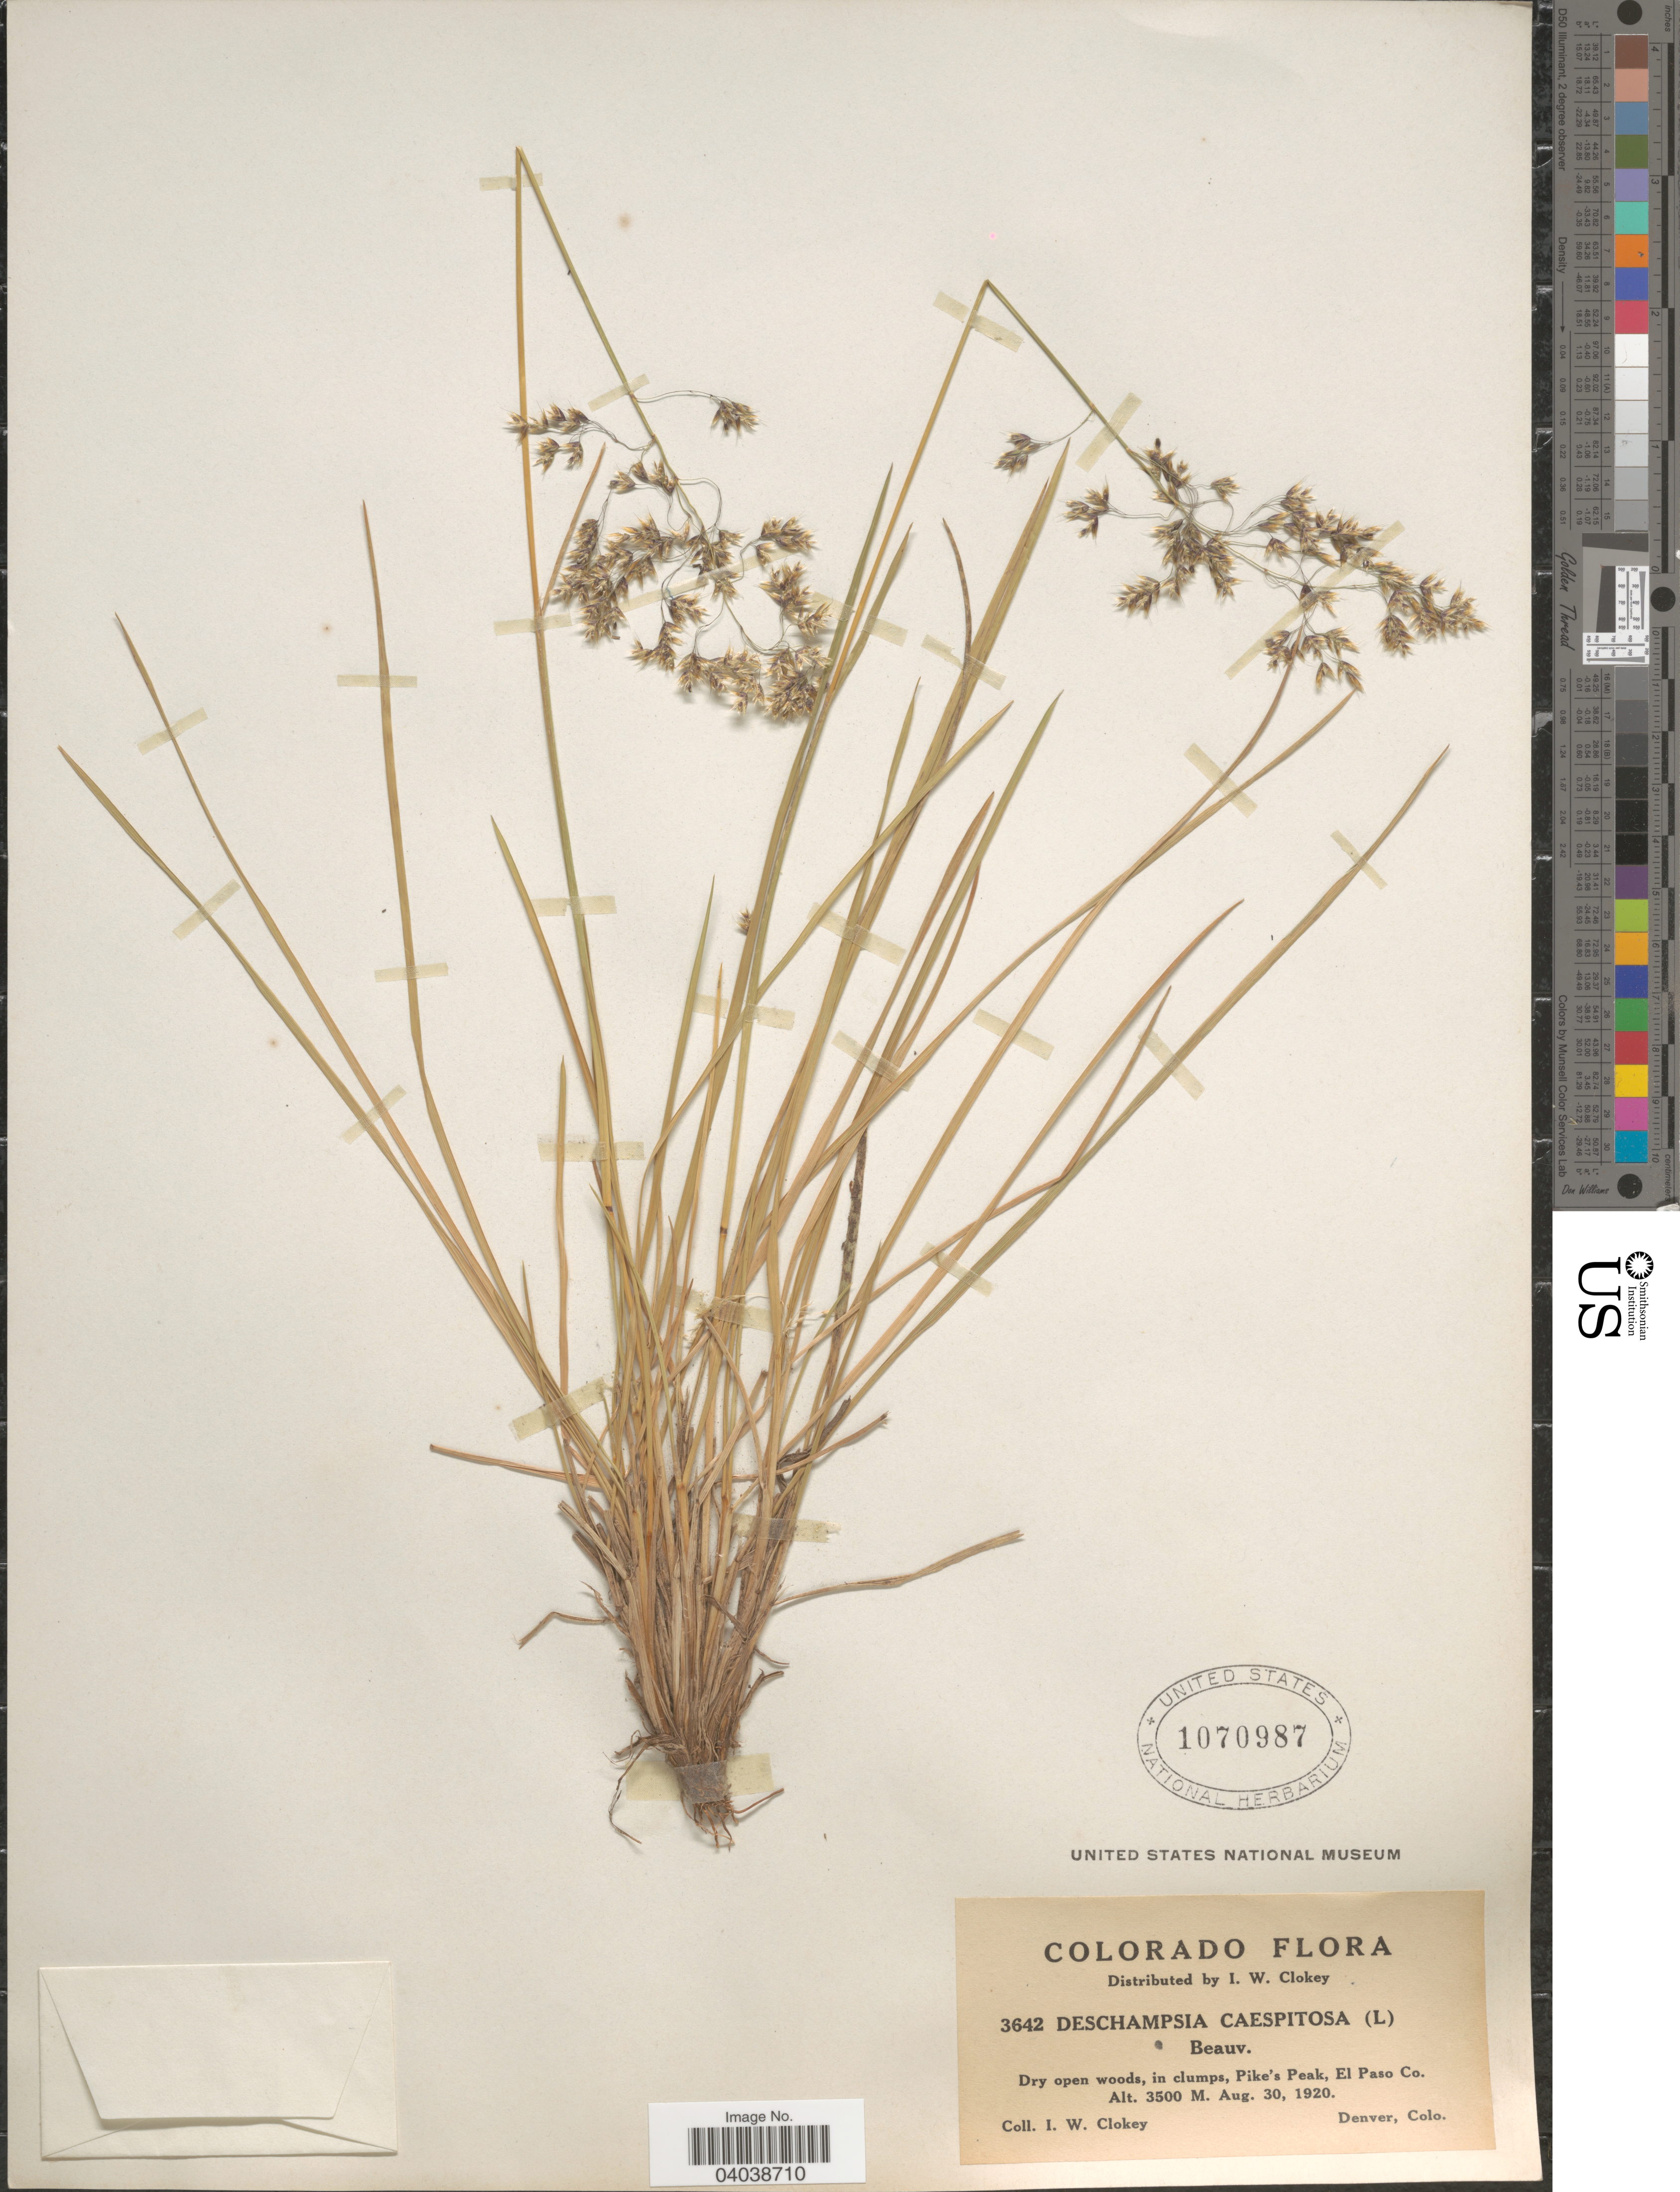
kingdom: Plantae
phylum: Tracheophyta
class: Liliopsida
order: Poales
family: Poaceae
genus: Deschampsia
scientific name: Deschampsia cespitosa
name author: (L.) P. Beauv.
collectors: I. W. Clokey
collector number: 3642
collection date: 1920-08-30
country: United States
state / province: Colorado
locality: Dry open woods, in clumps, Pike's Peak, El Paso Co.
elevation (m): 3500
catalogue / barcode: US 1070987